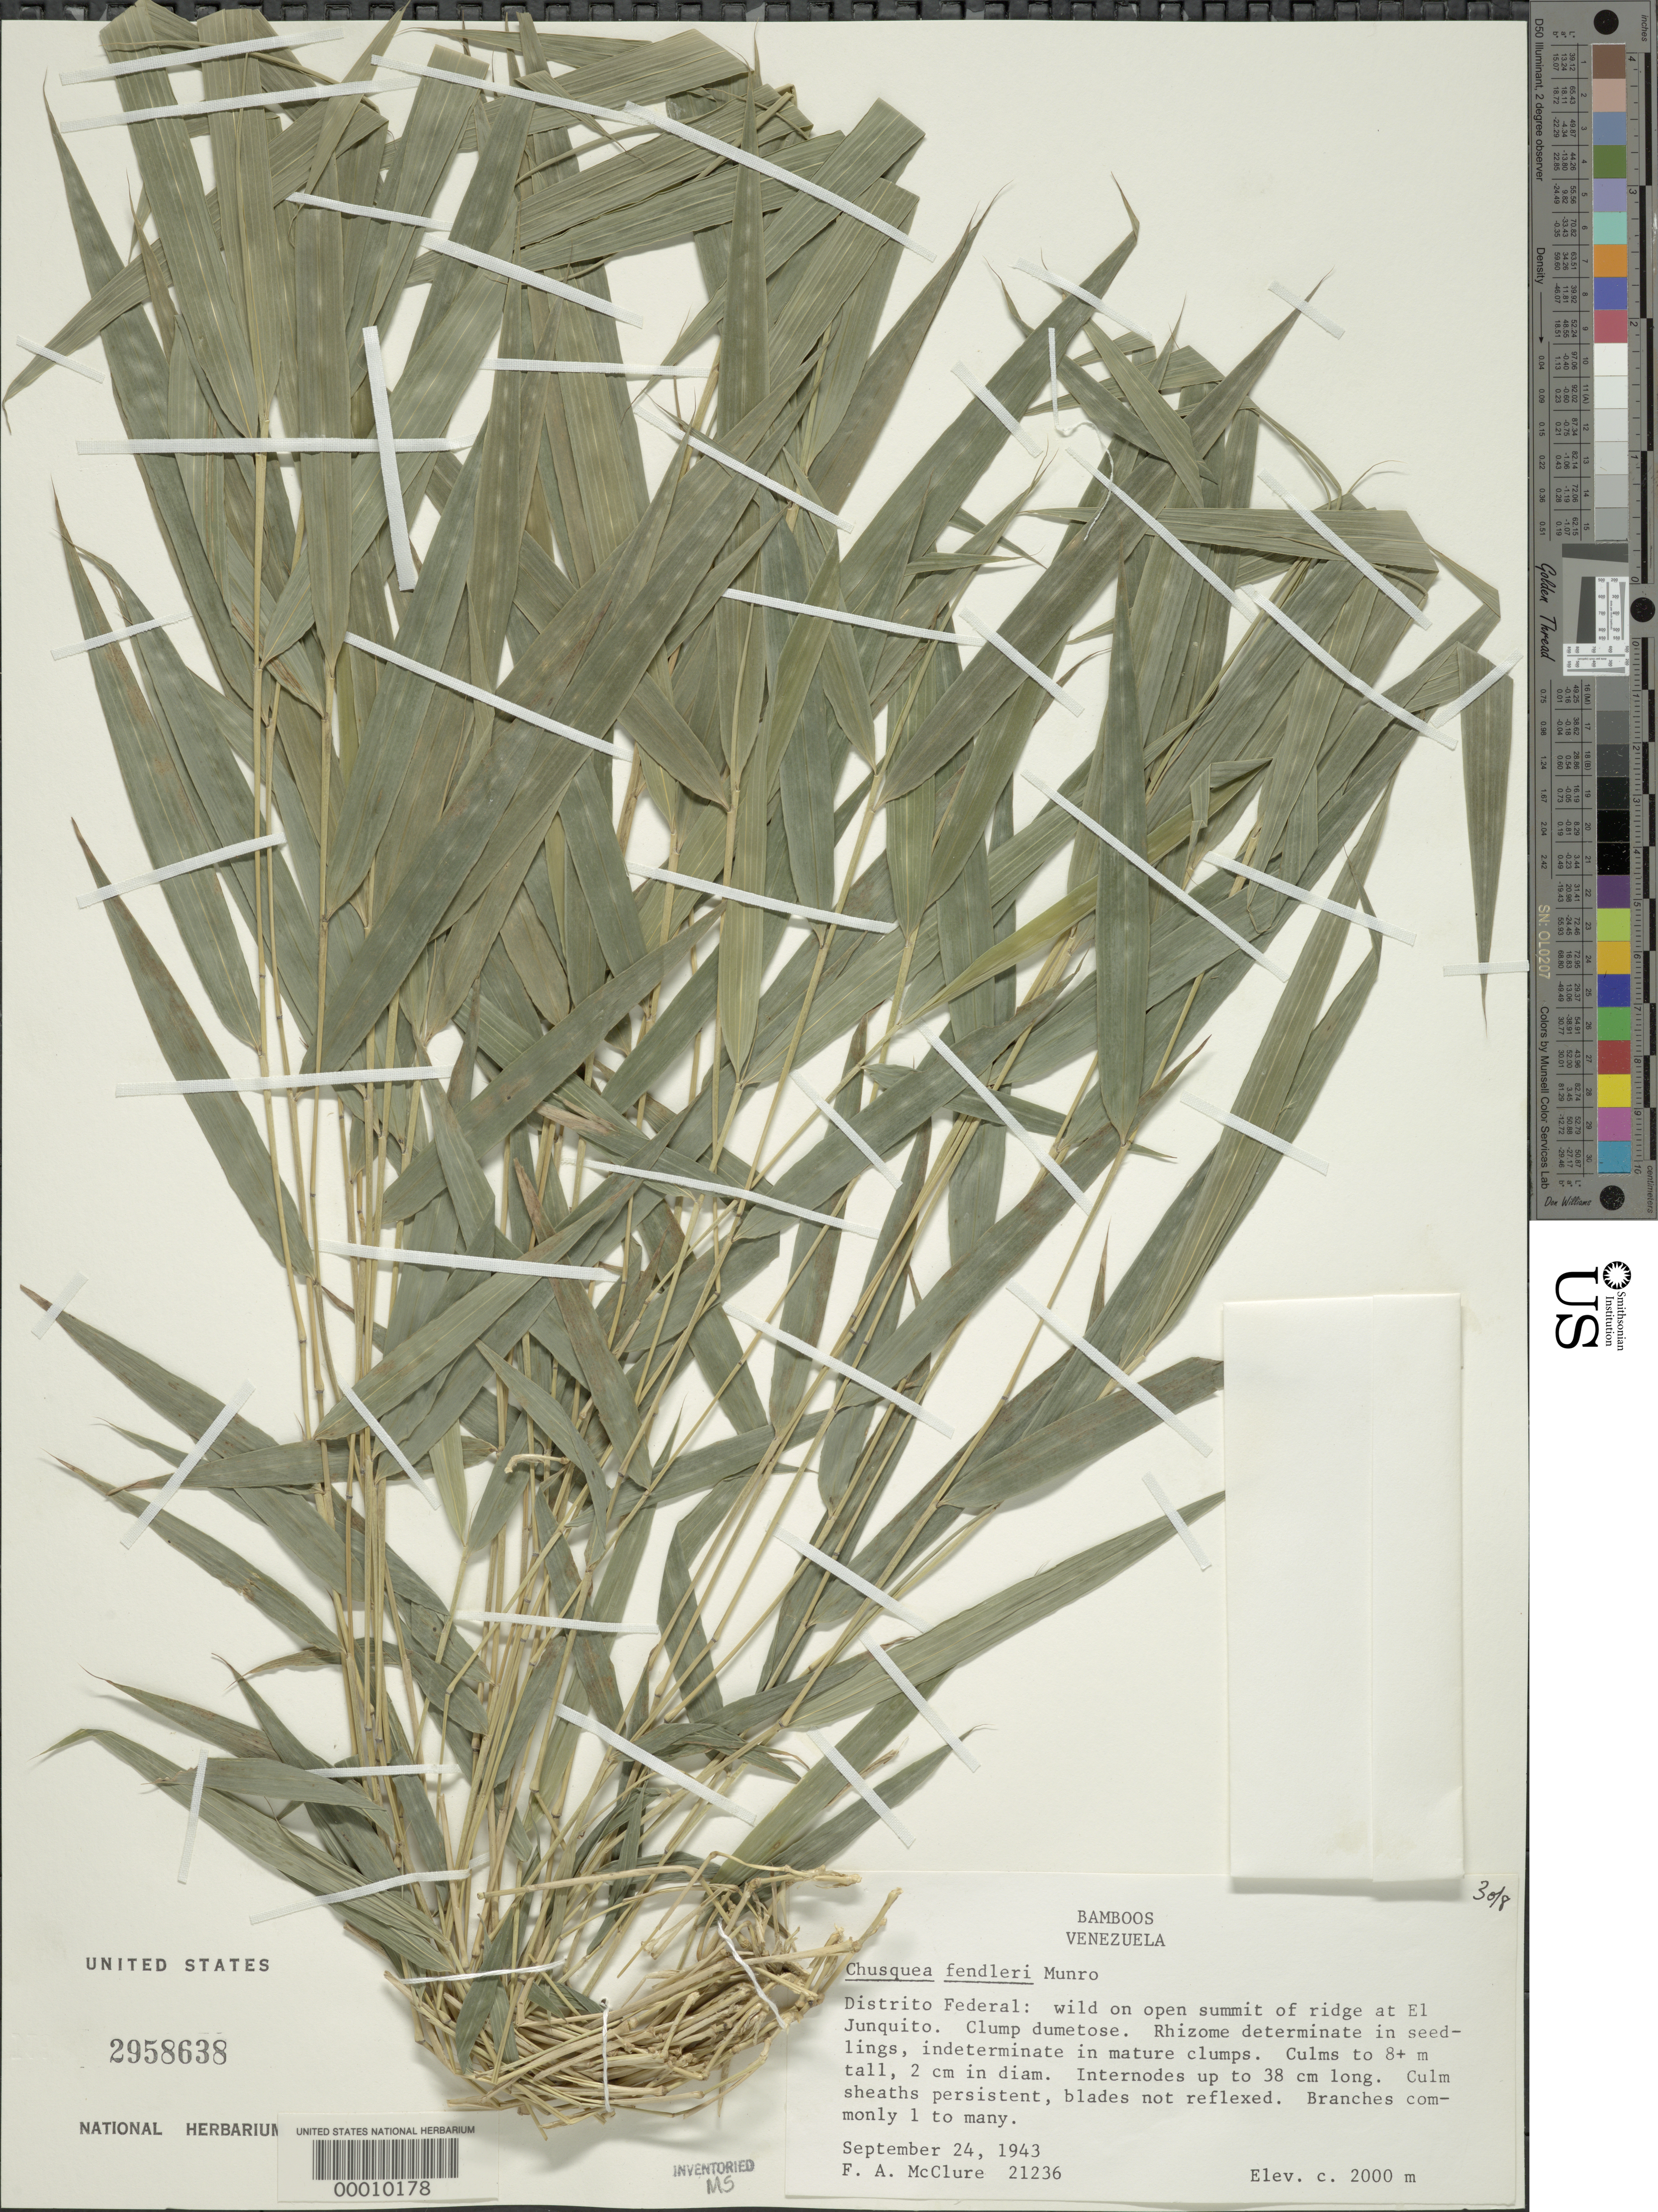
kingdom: Plantae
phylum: Tracheophyta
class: Liliopsida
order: Poales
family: Poaceae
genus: Chusquea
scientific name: Chusquea fendleri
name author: Munro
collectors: F. A. McClure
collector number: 21236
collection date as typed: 24 Sep 1943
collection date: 1943-09-24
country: Venezuela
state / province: Distrito Federal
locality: El junquito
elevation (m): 2000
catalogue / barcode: US 2958638